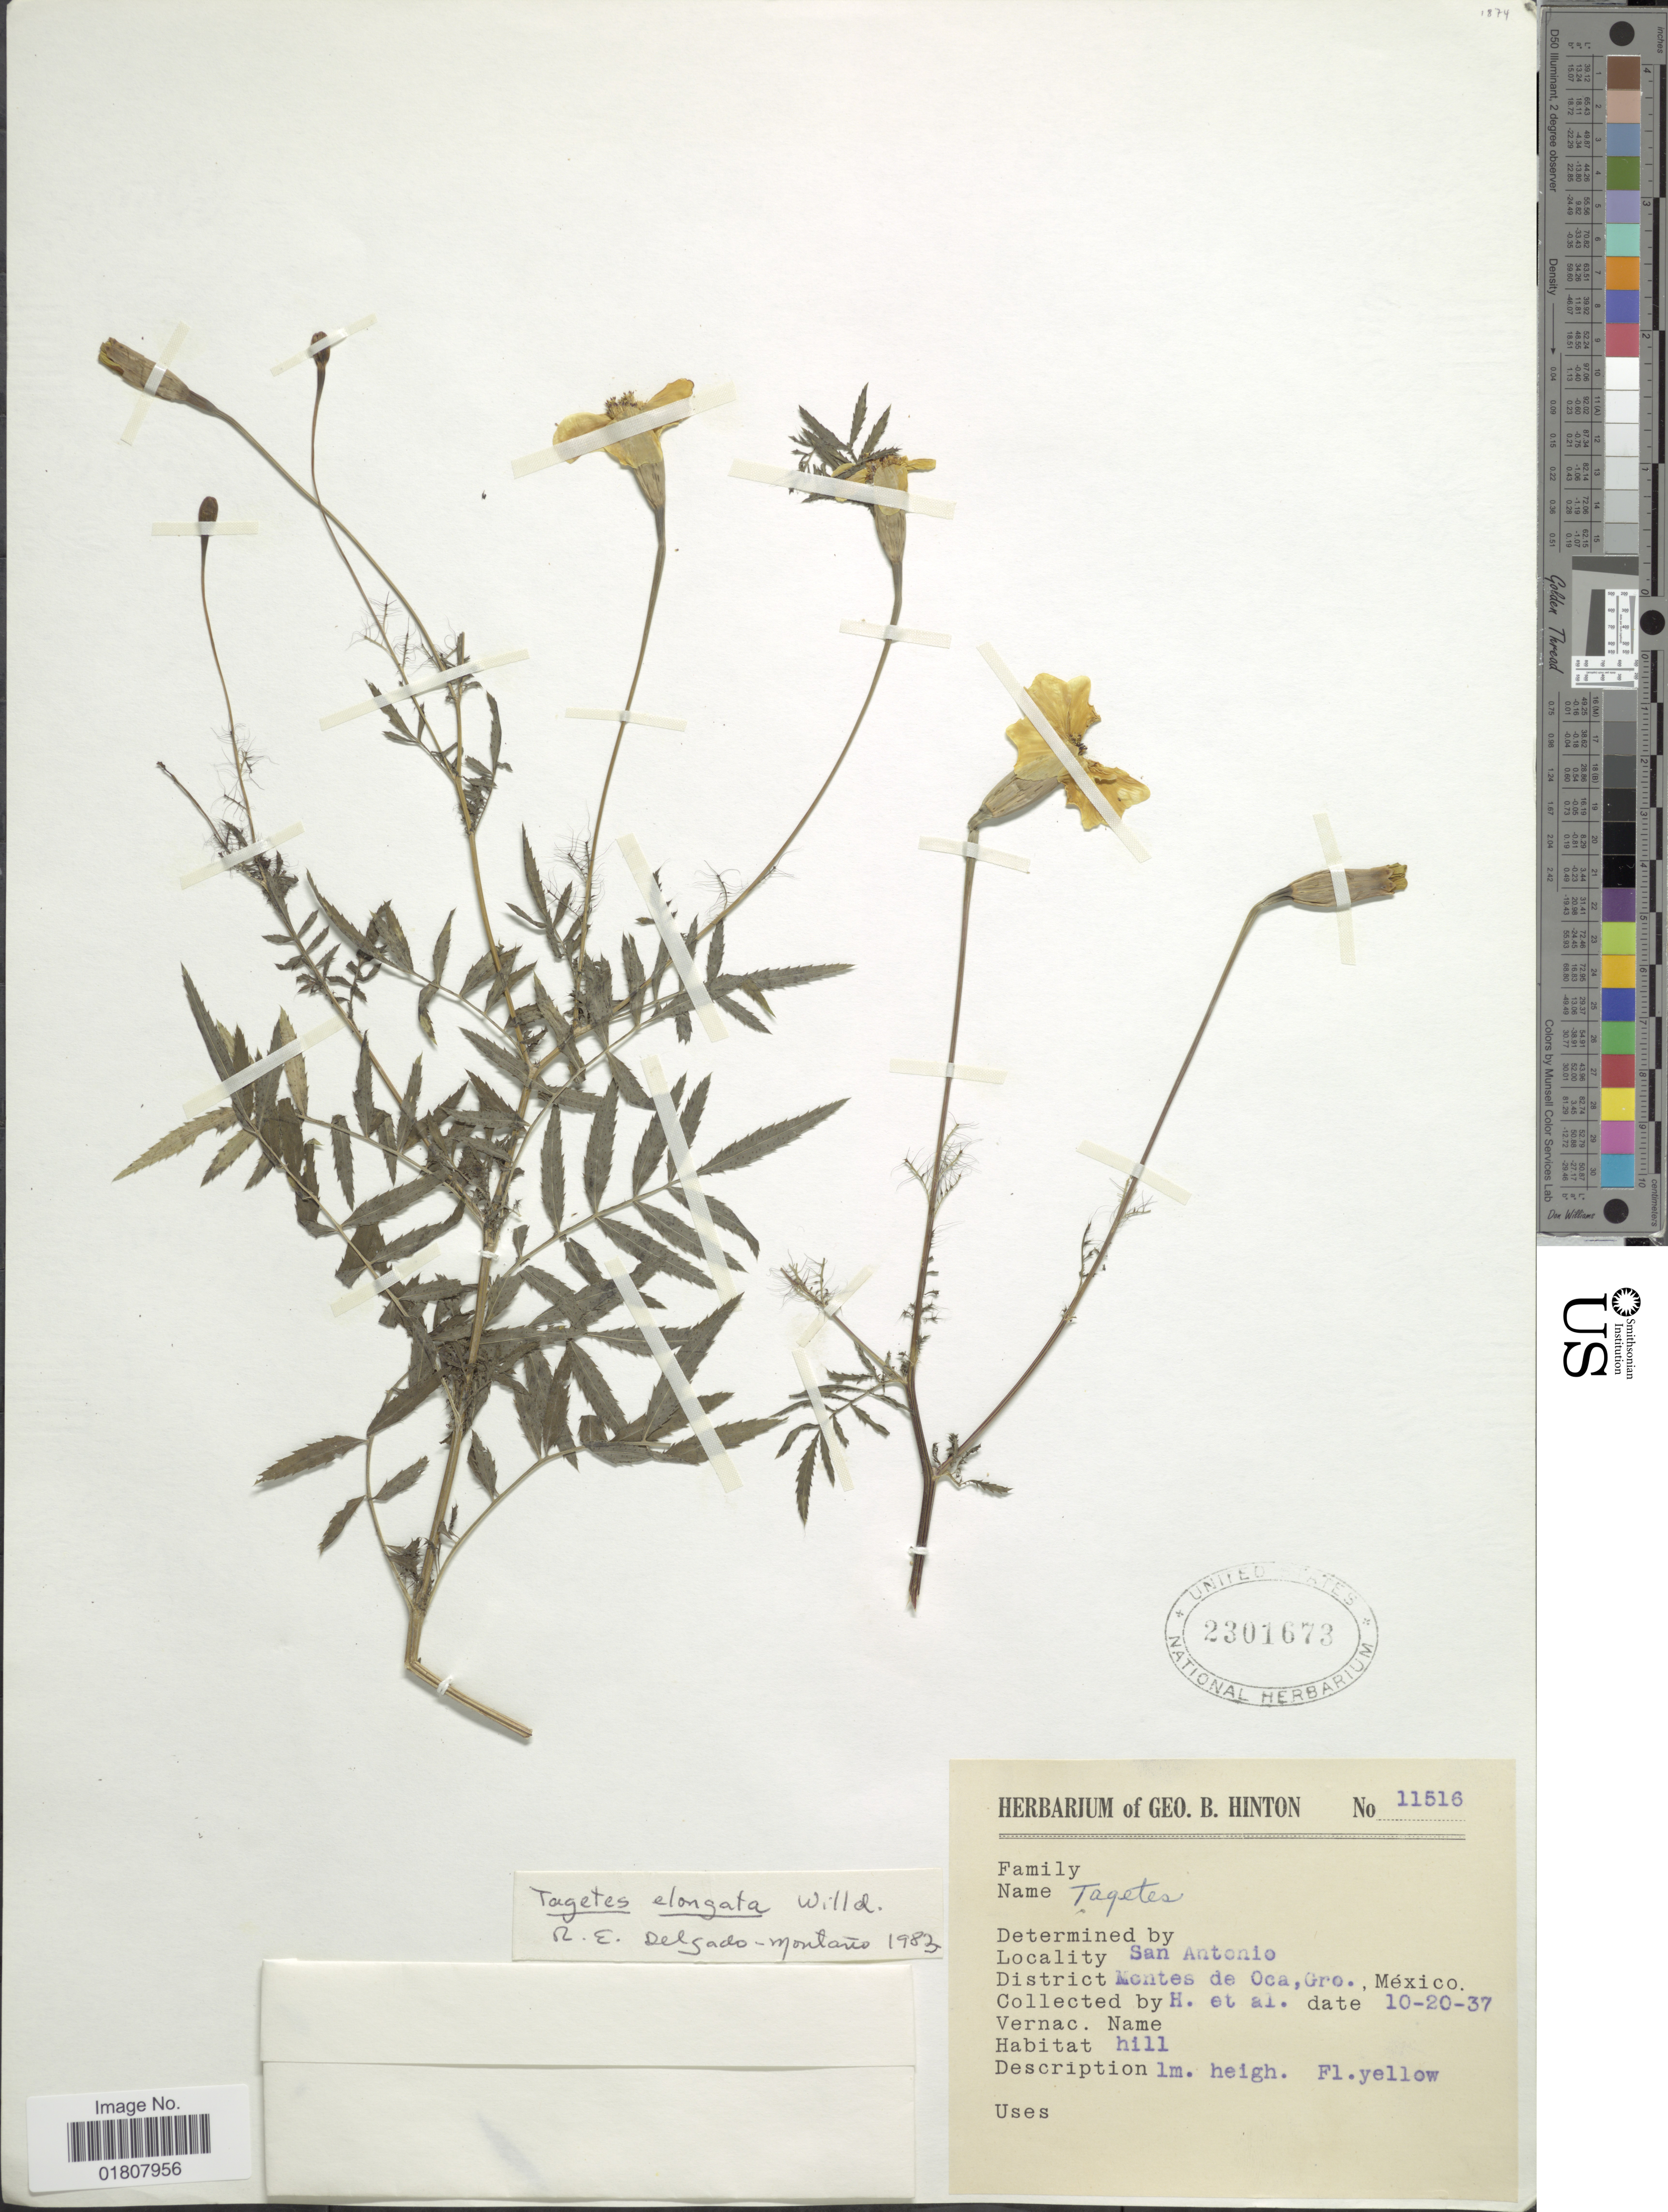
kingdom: Plantae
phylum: Tracheophyta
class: Magnoliopsida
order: Asterales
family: Asteraceae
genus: Tagetes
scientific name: Tagetes elongata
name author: Willd.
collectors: G. B. Hinton & et al.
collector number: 11516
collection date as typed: Transcribed d/m/y: 20/10/37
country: Mexico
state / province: Guerrero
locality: San Antonio, District Montes de Oca, Gro.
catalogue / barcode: US 2301673